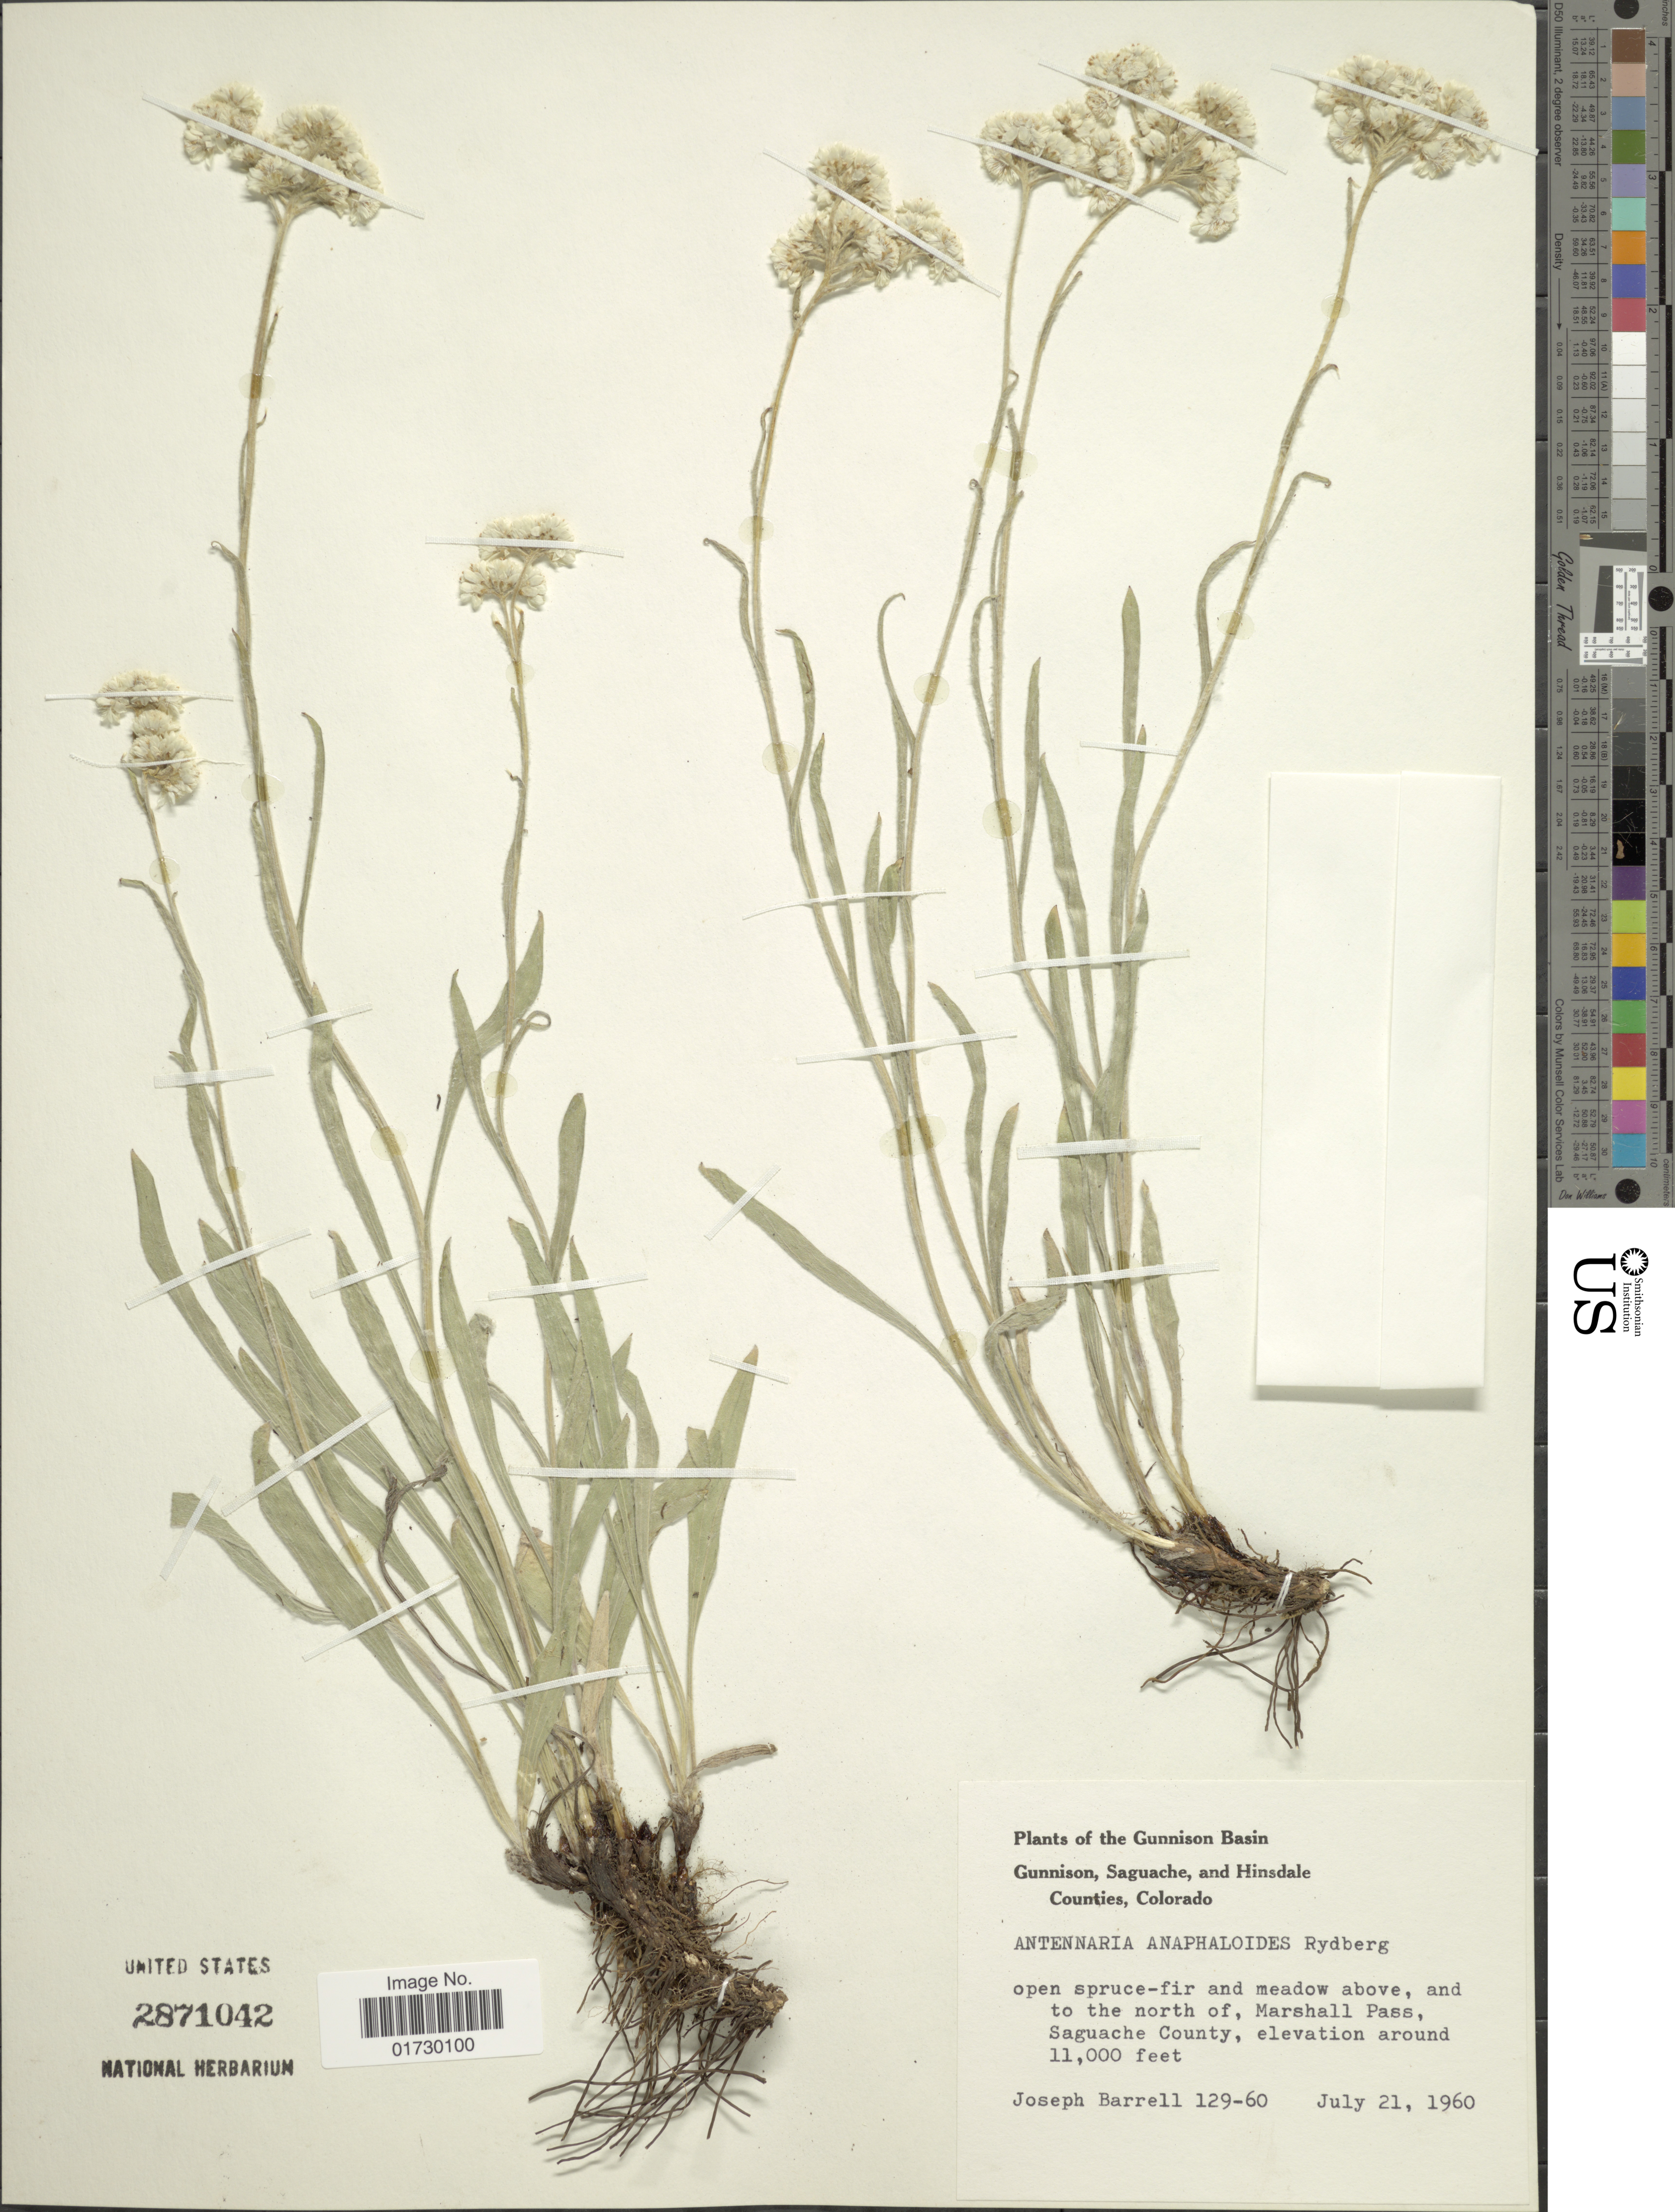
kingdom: Plantae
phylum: Tracheophyta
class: Magnoliopsida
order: Asterales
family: Asteraceae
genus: Antennaria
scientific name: Antennaria anaphaloides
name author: Rydb.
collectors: J. Barrell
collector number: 129-60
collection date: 1960-07-21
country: United States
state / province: Colorado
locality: The Gunnison Basin, above, and to the north of, Marshall Pass, Saguache County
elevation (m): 3353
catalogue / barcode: US 2871042